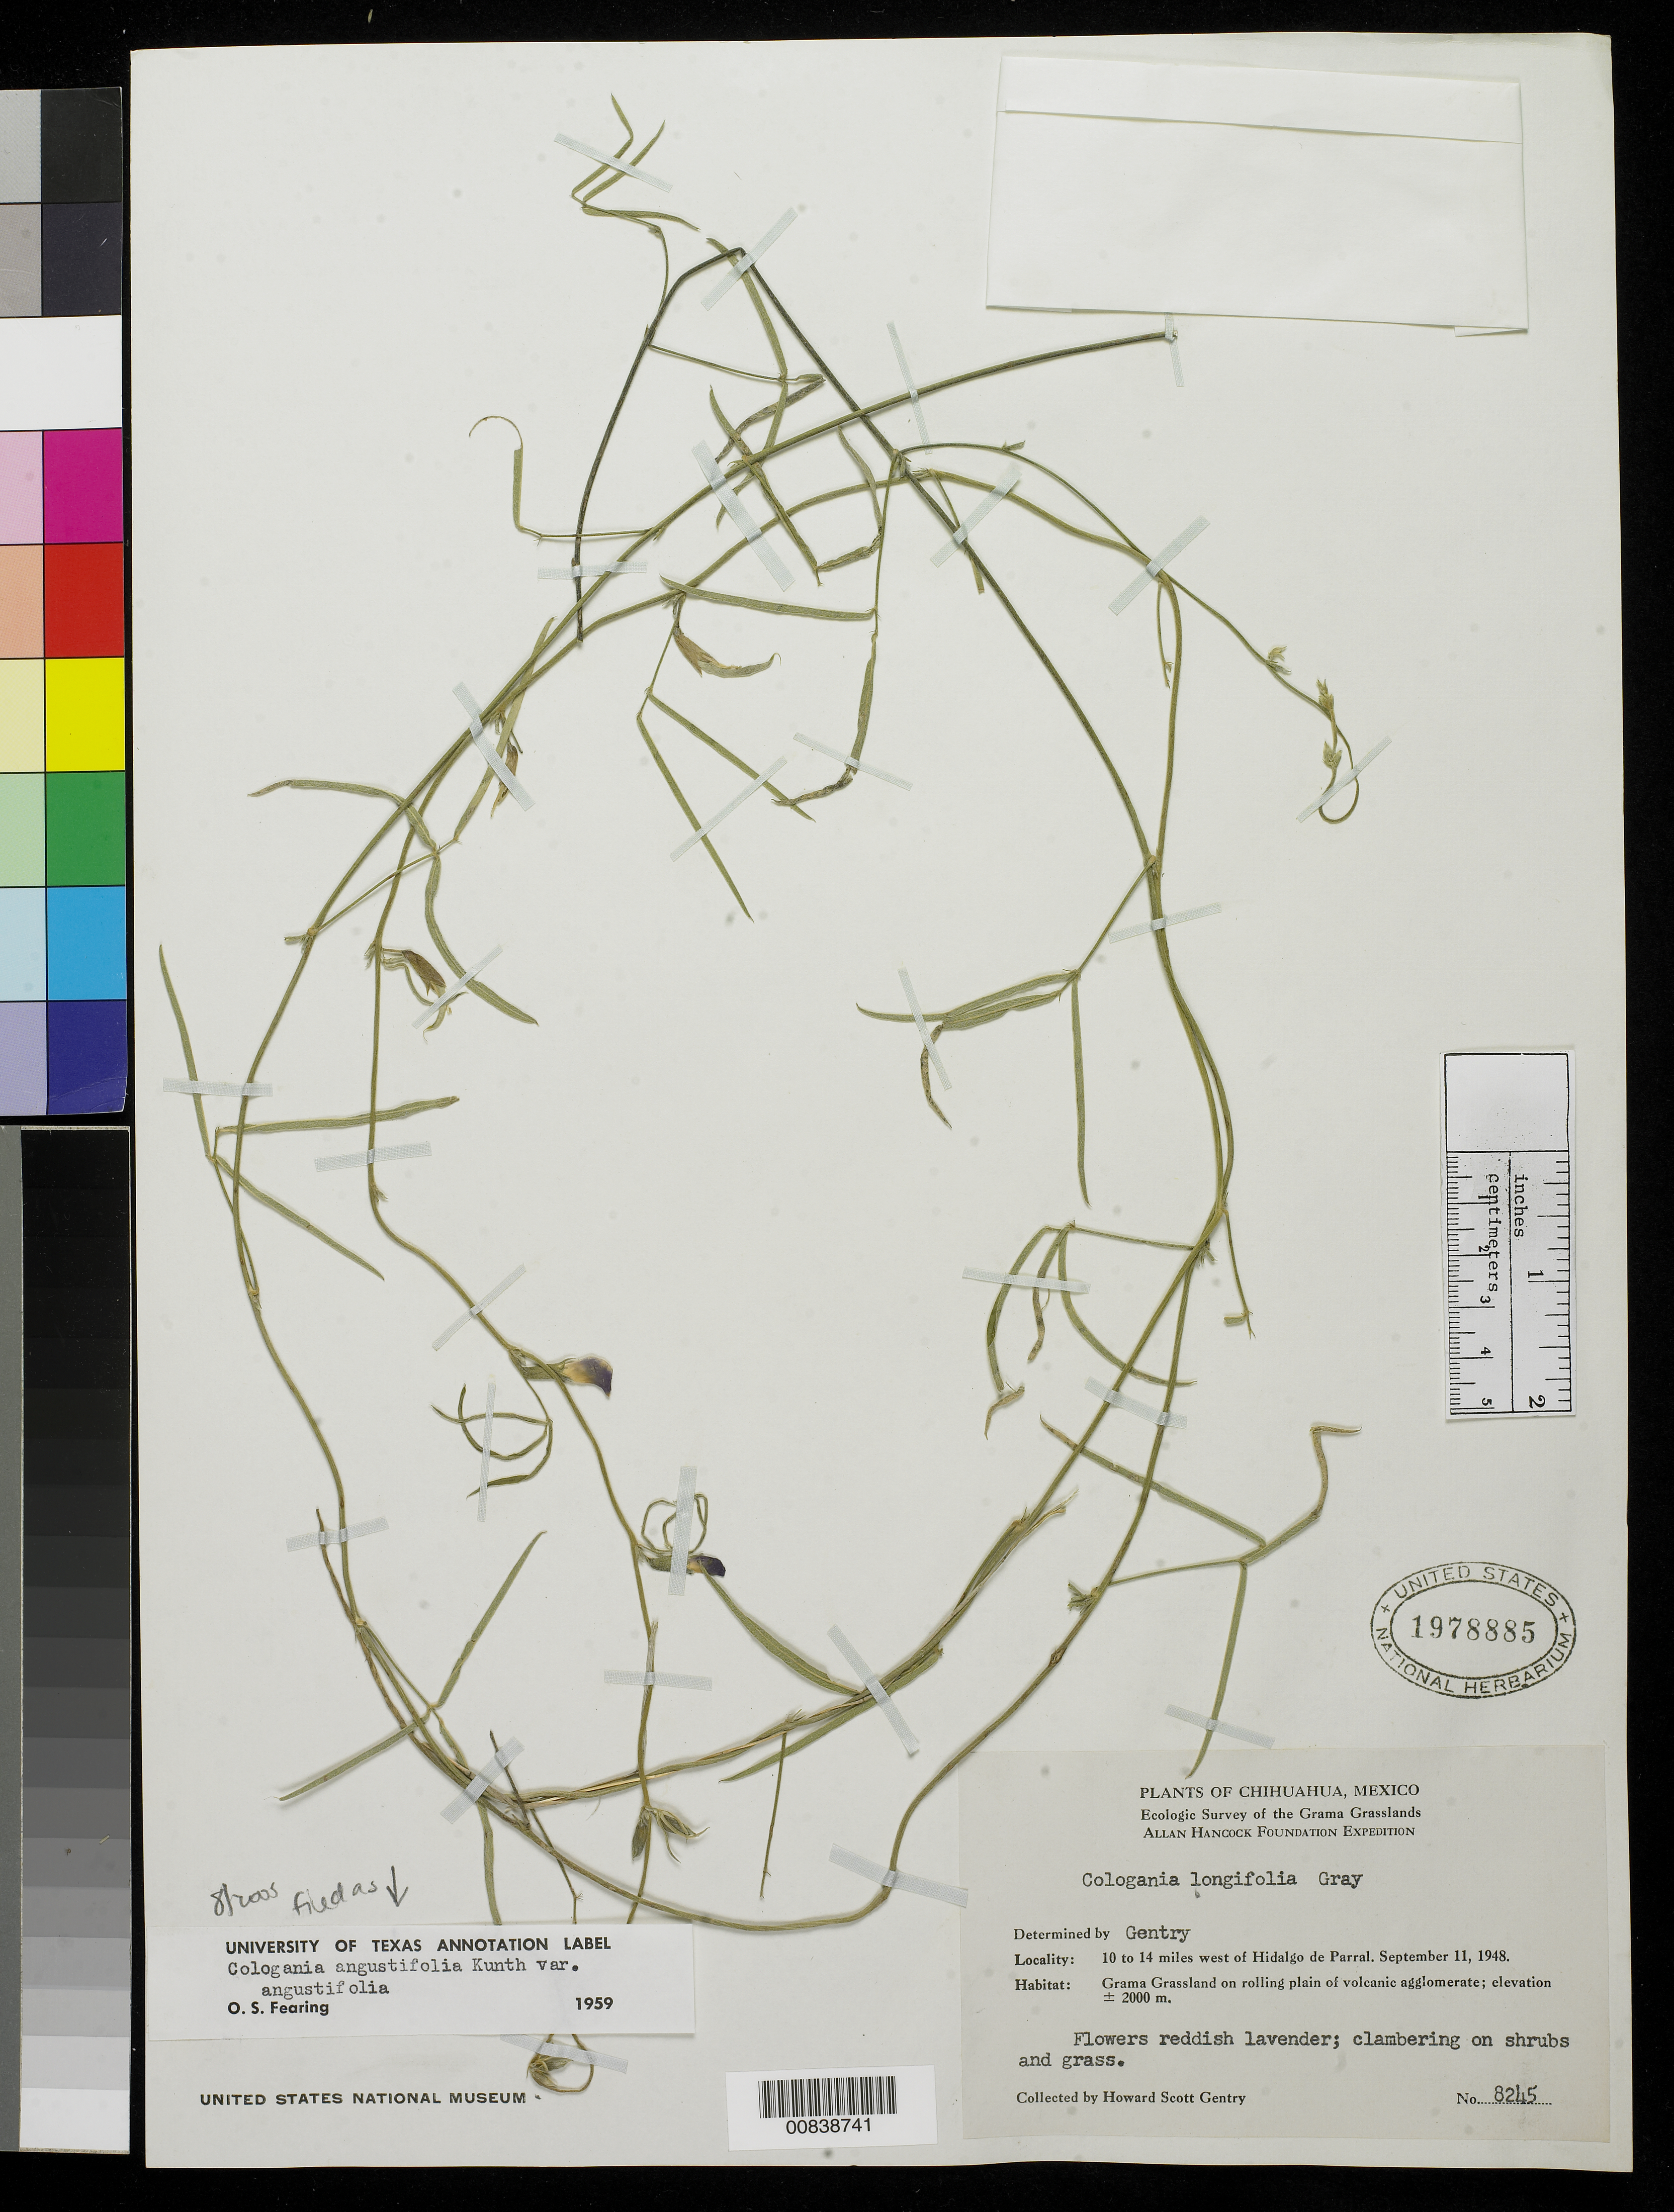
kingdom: Plantae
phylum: Tracheophyta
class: Magnoliopsida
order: Fabales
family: Fabaceae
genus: Cologania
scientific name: Cologania angustifolia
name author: Kunth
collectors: H. S. Gentry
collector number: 8245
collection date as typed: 11 Sep 1948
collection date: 1948-09-11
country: Mexico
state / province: Chihuahua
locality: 10 to 14 miles west of Hidalgo de Parral.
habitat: Grama Grassland on rolling plain of volcanic agglomerate.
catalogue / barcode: US 1978885